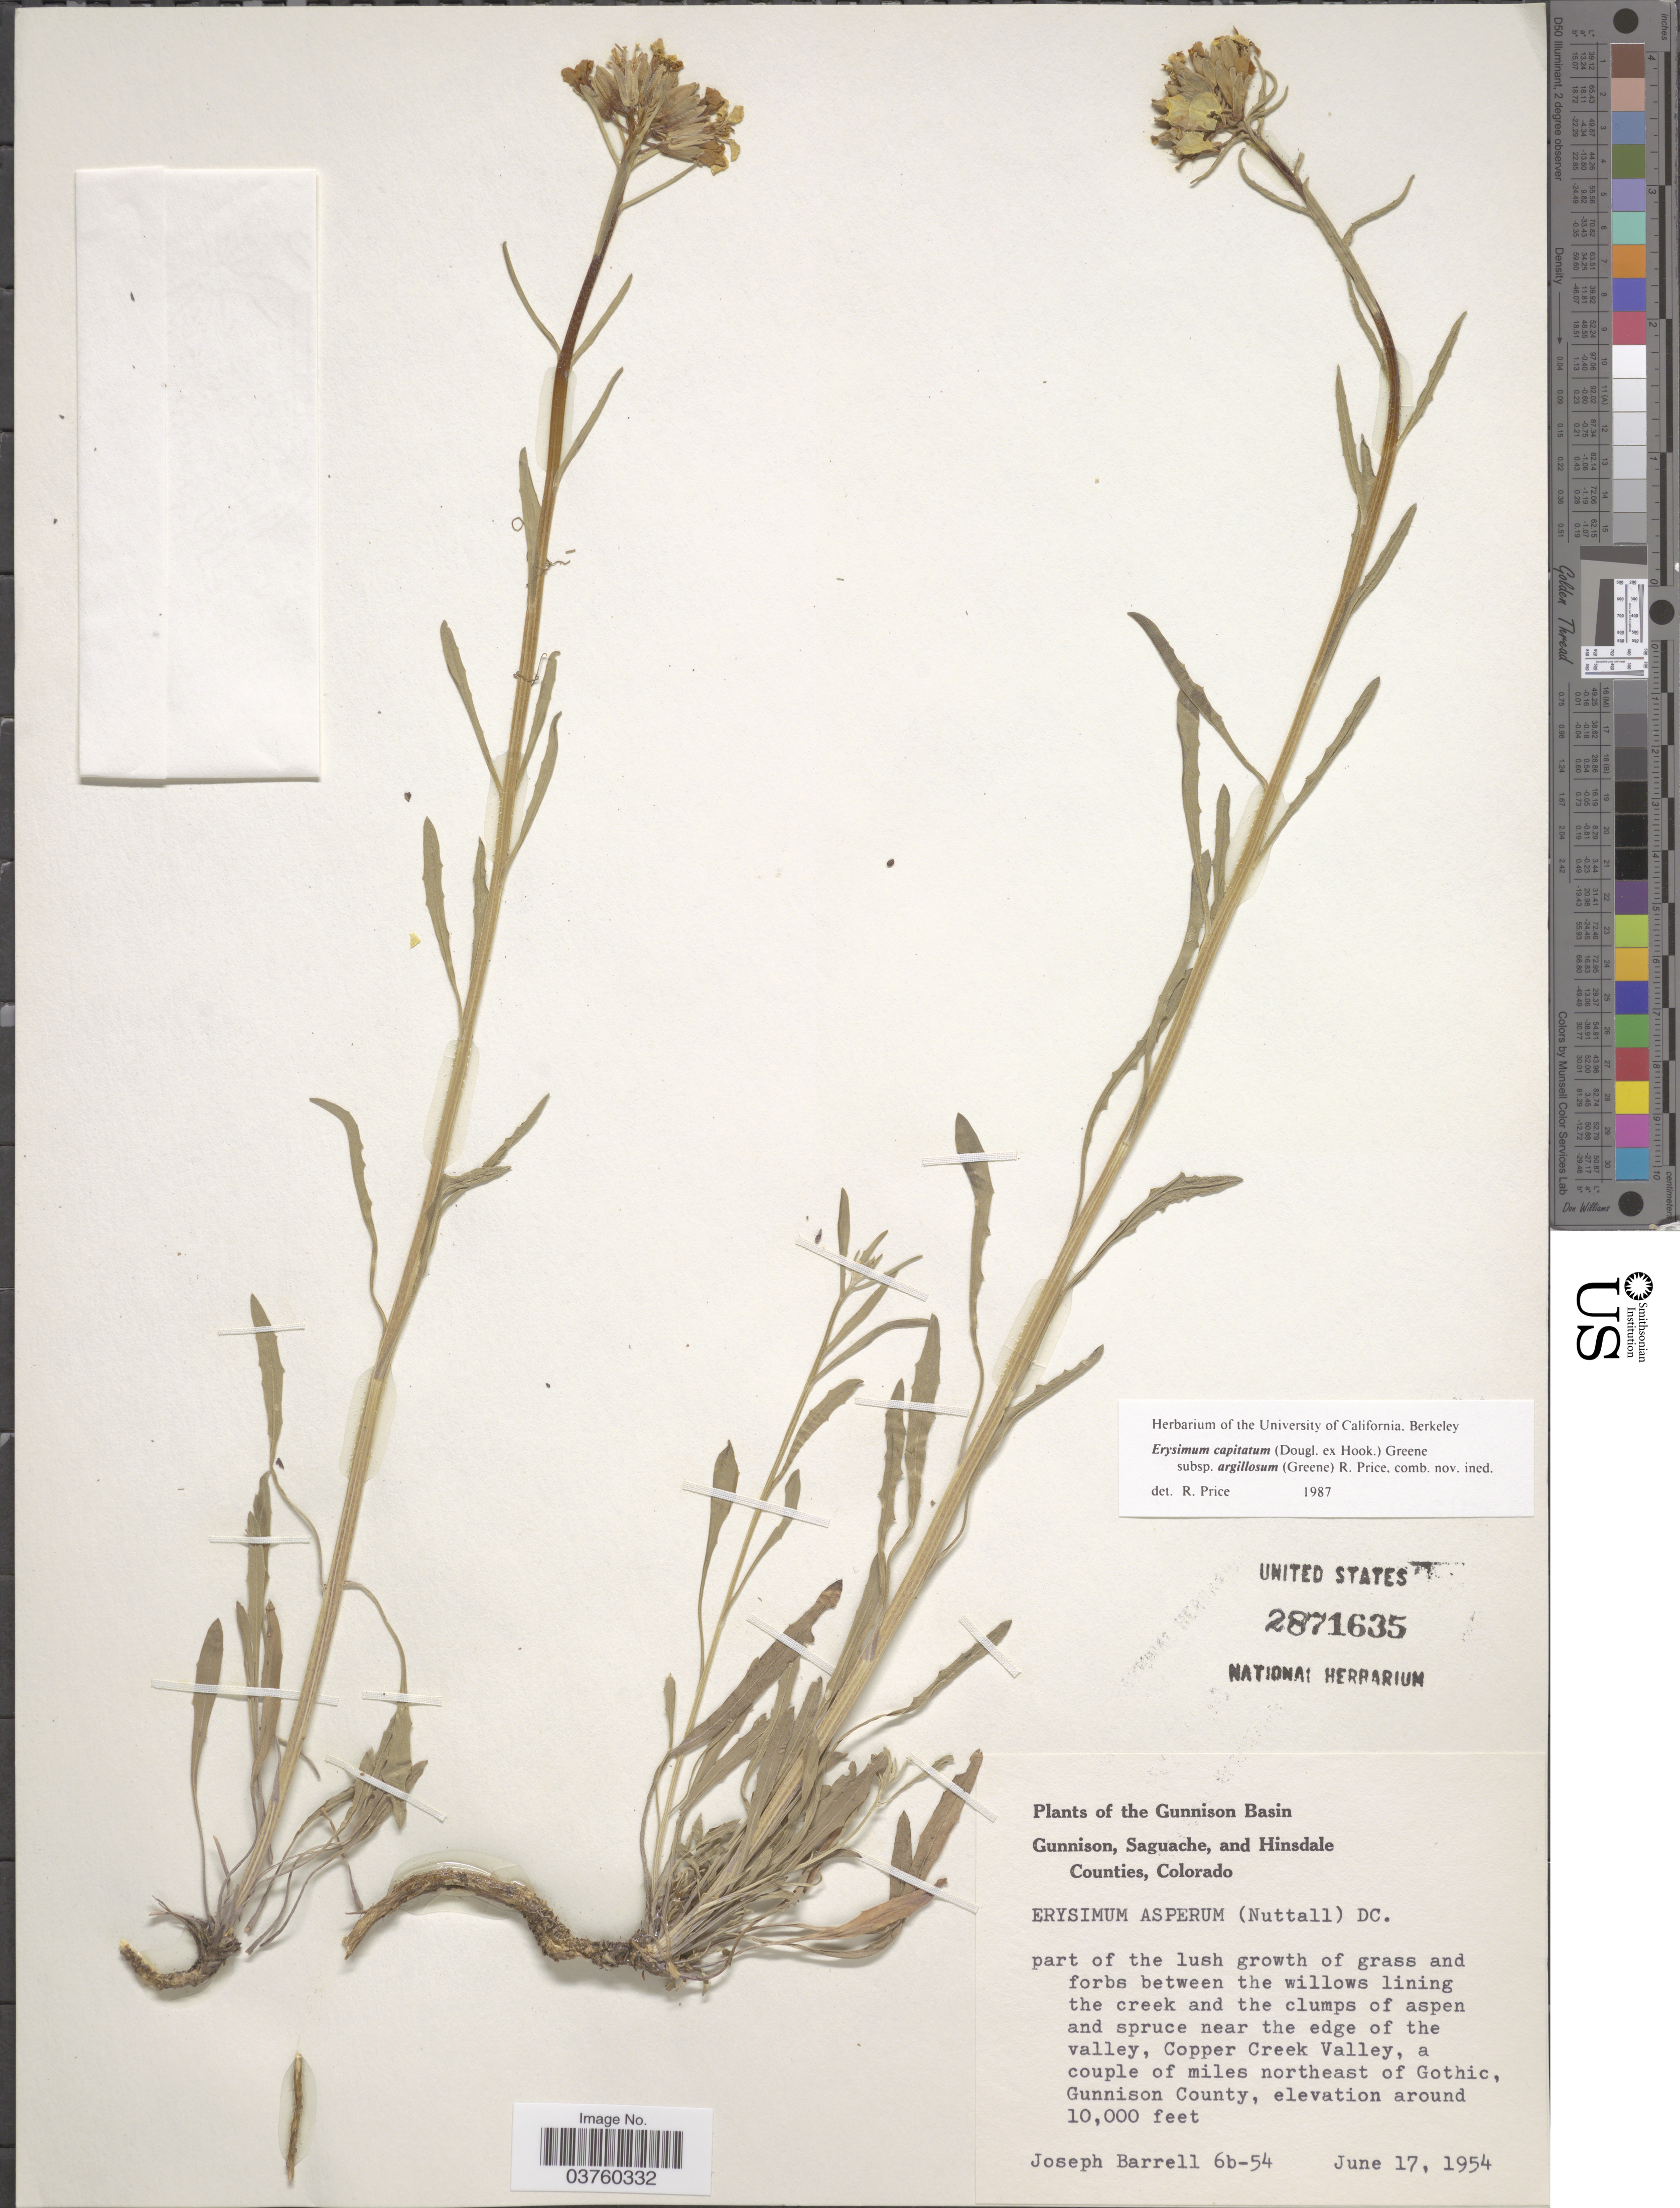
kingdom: Plantae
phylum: Tracheophyta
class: Magnoliopsida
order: Brassicales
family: Brassicaceae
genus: Erysimum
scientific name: Erysimum capitatum var. argillosum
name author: (Greene) R.J. Davis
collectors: J. Barrell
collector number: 6b-54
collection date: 1954-06-17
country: United States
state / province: Colorado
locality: The Gunnison Basin. Copper Creek Valley, a couple of miles northeast of Gothic, Gunnison County.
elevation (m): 3048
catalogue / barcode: US 2871635